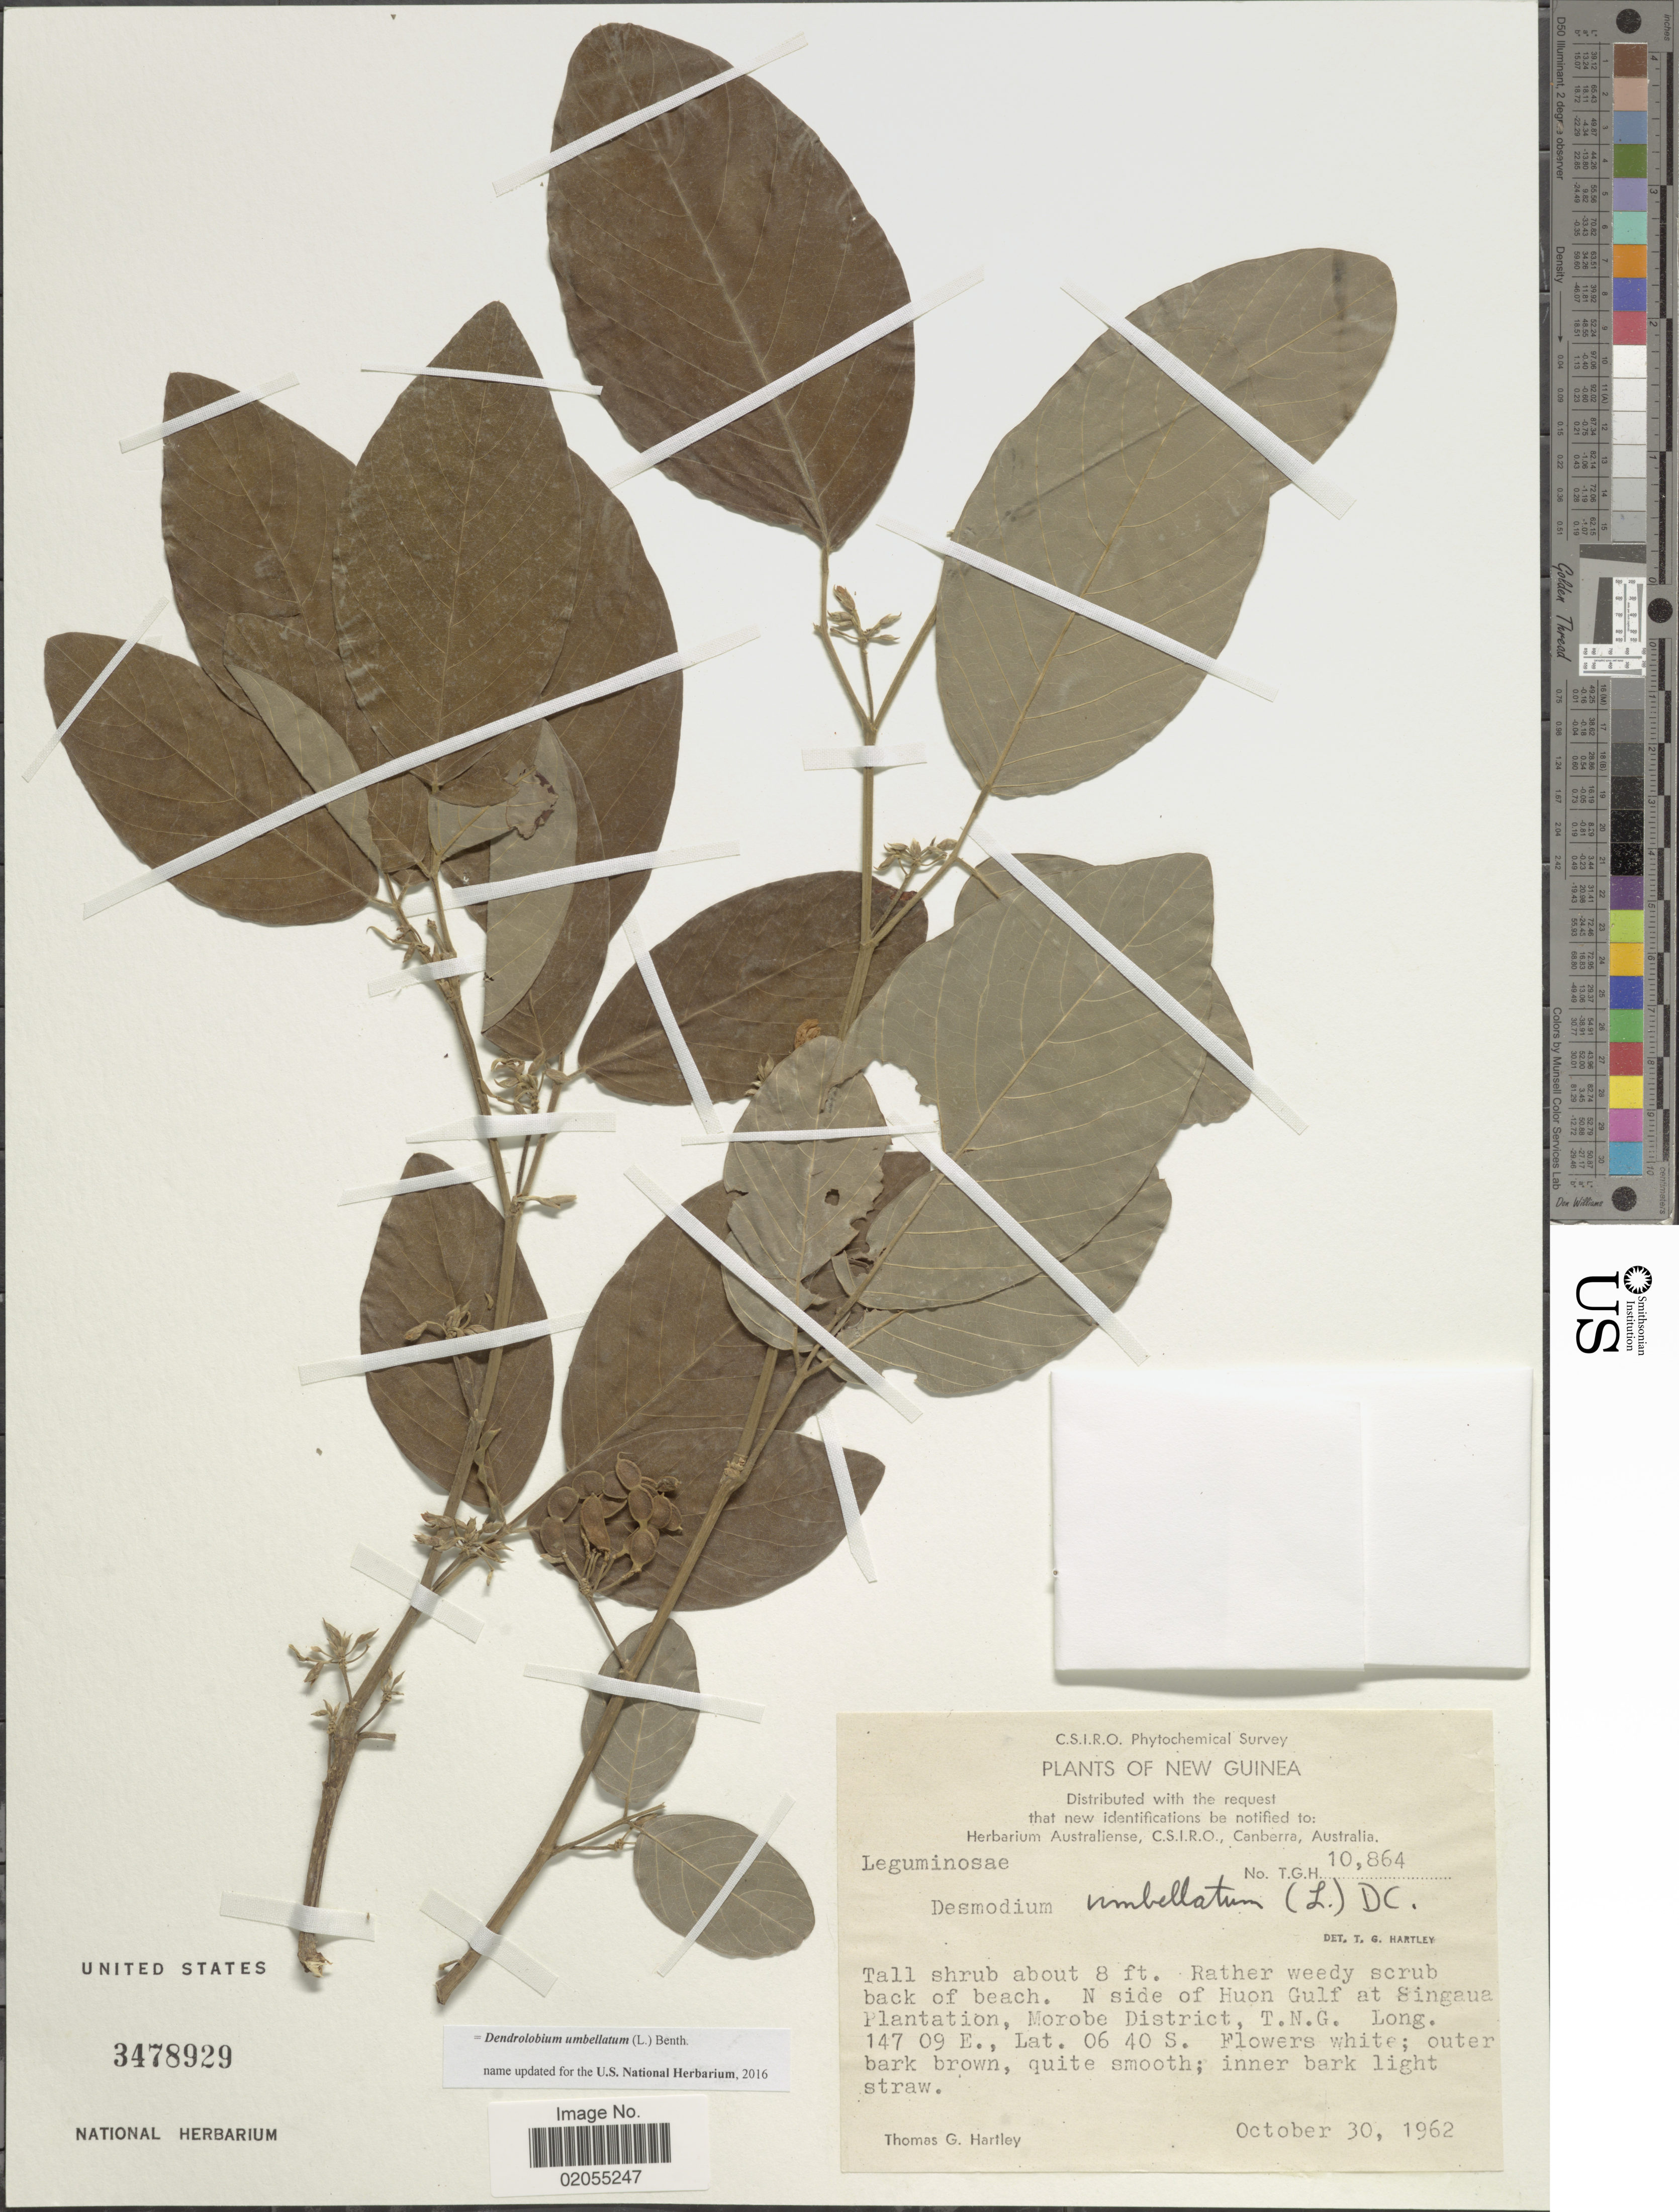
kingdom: Plantae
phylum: Tracheophyta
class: Magnoliopsida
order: Fabales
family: Fabaceae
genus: Dendrolobium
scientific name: Dendrolobium umbellatum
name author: (L.) Benth.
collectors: T. G. Hartley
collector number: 10864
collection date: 1962-10-30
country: Papua New Guinea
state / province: Morobe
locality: New Guinea, N side of Huon Gulf at Singaua Plantation, T.N.G.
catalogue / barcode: US 3478929